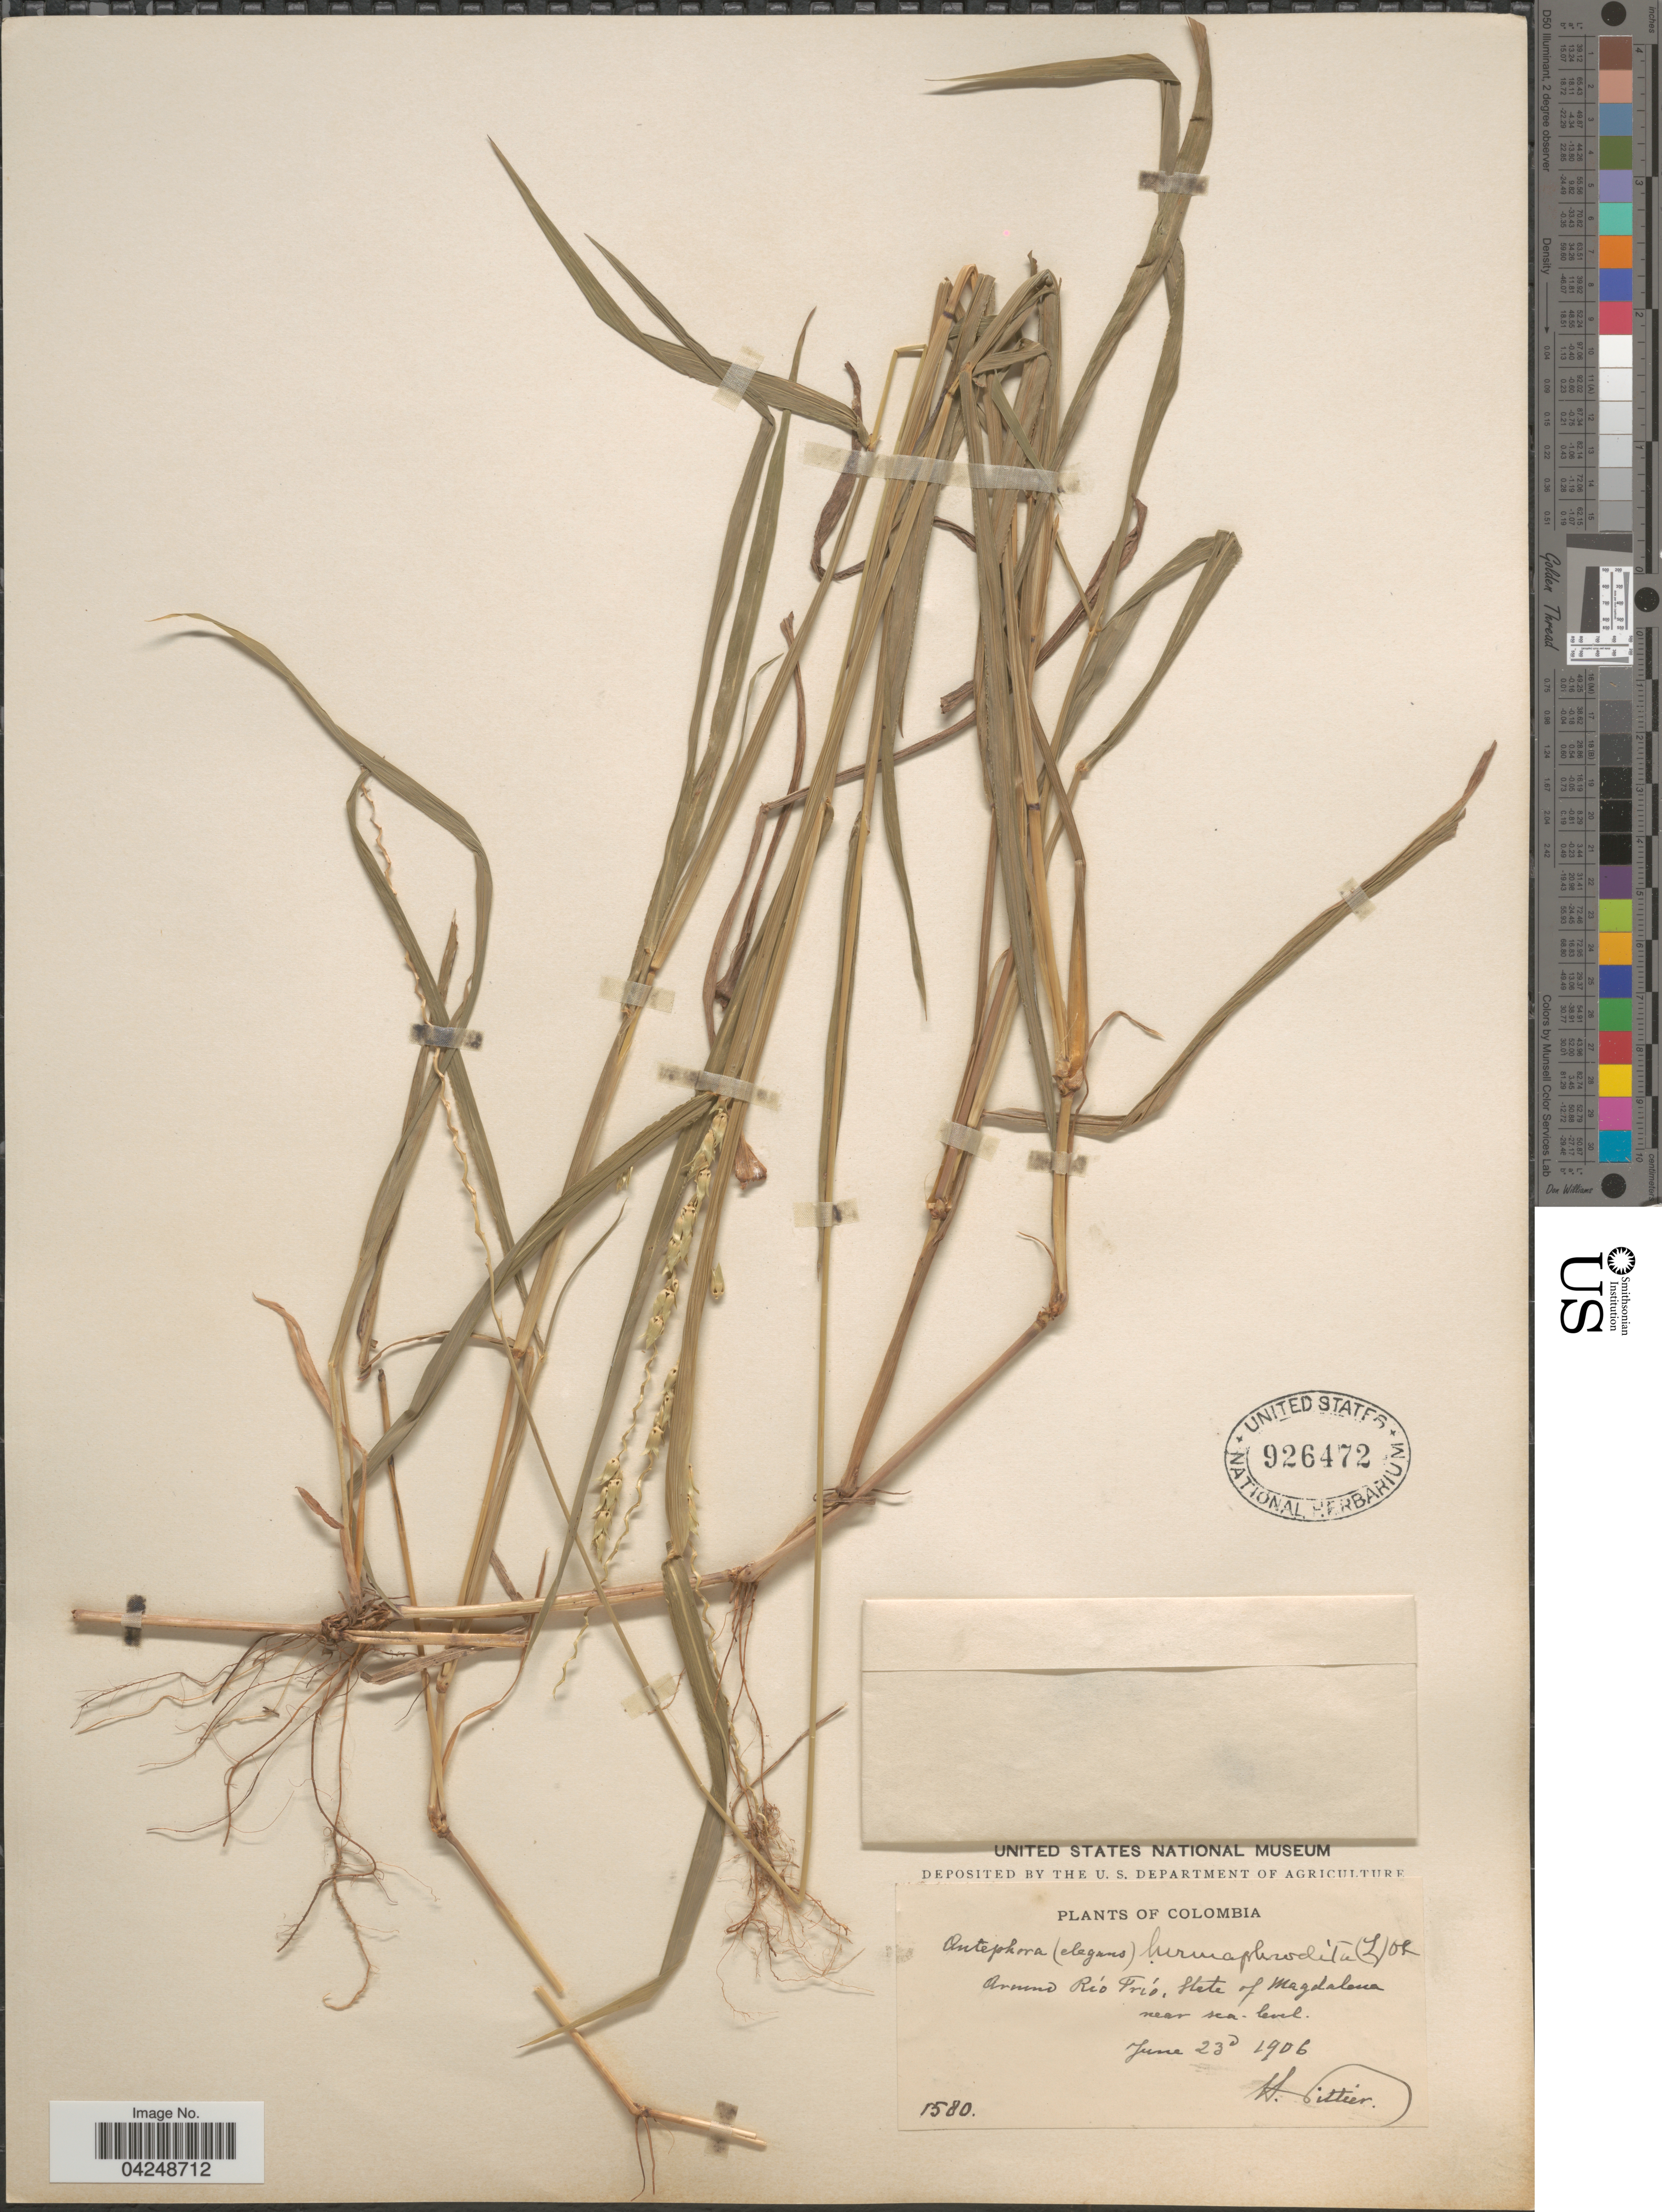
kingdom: Plantae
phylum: Tracheophyta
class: Liliopsida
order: Poales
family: Poaceae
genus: Anthephora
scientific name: Anthephora hermaphrodita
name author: (L.) Kuntze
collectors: H. F. Pittier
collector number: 1580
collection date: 1906-06-23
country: Colombia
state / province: Magdalena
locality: Around Río Frío.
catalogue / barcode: US 926472